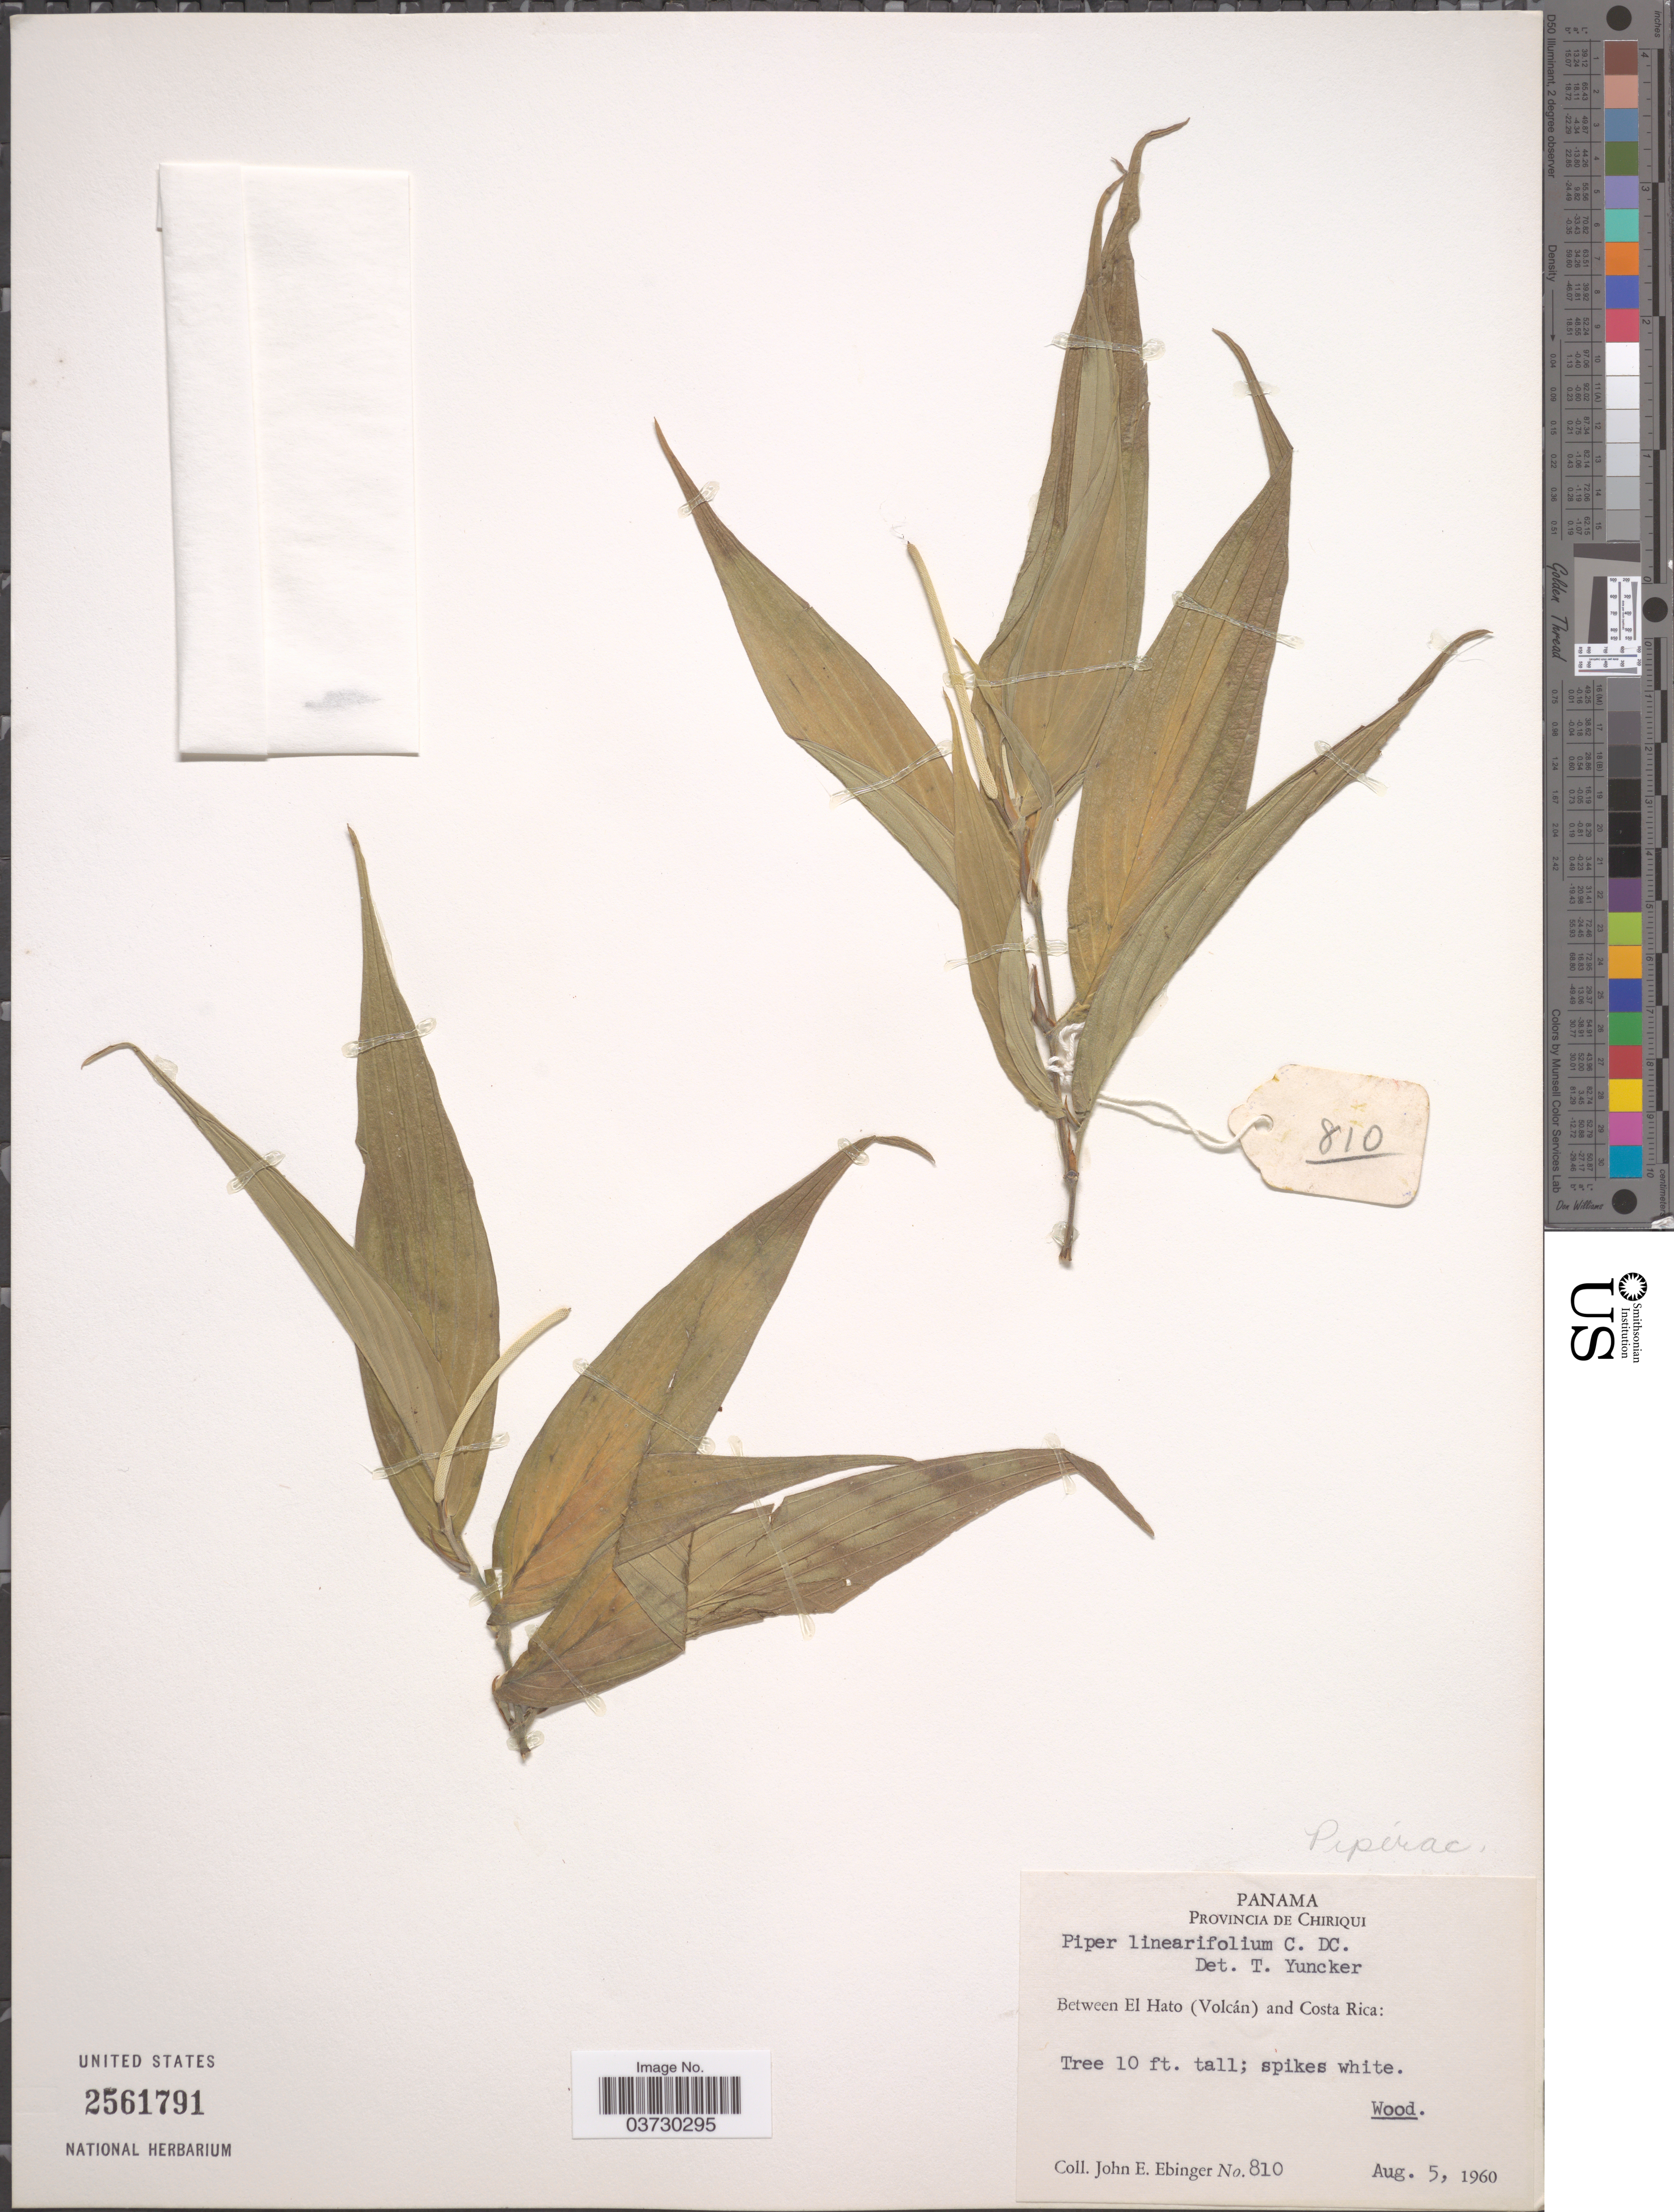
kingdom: Plantae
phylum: Tracheophyta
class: Magnoliopsida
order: Piperales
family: Piperaceae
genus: Piper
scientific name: Piper linearifolium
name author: C. DC.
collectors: J. Ebinger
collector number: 810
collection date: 1960-08-05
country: Panama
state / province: Chiriqui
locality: Between El Hato (Volcán) and Costa Rica.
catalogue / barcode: US 2561791